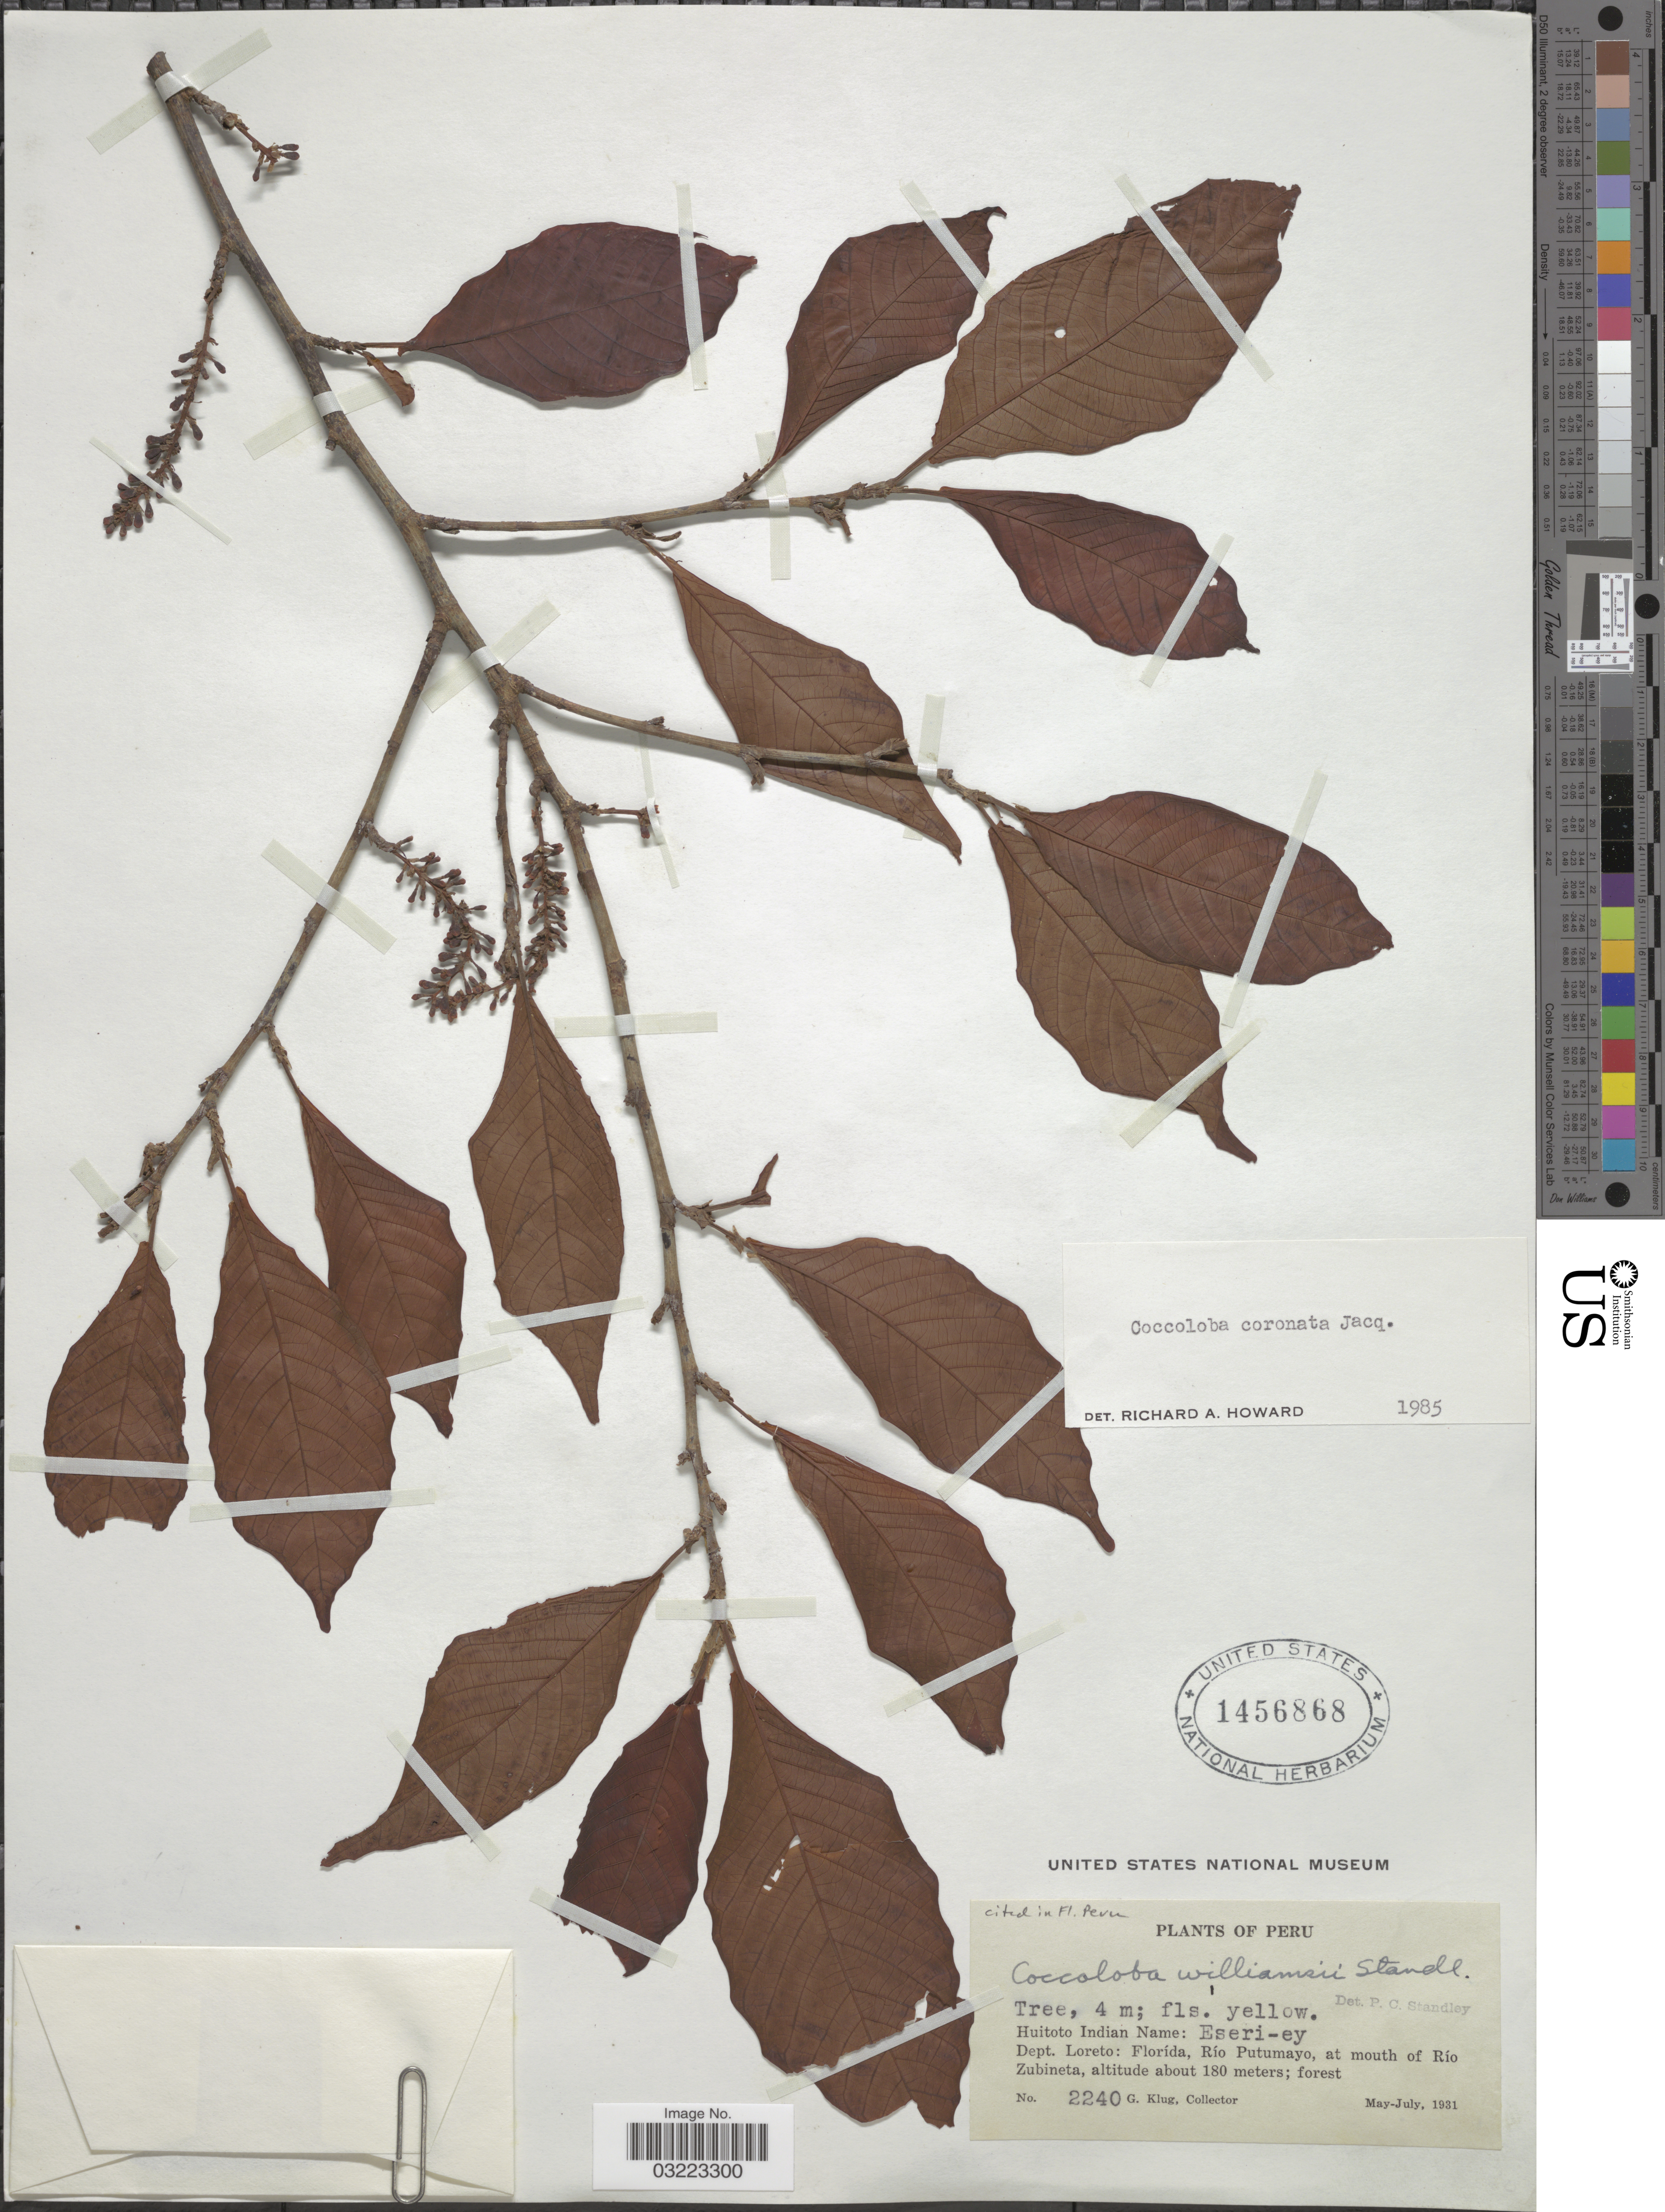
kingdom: Plantae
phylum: Tracheophyta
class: Magnoliopsida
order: Caryophyllales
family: Polygonaceae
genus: Coccoloba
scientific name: Coccoloba coronata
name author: Jacq.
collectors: G. Klug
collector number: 2240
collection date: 1931-05/1931-07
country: Peru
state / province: Loreto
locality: Dept. Loreto: Florída, Río Putumayo, at mouth of Río Zubineta.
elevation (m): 180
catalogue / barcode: US 1456868